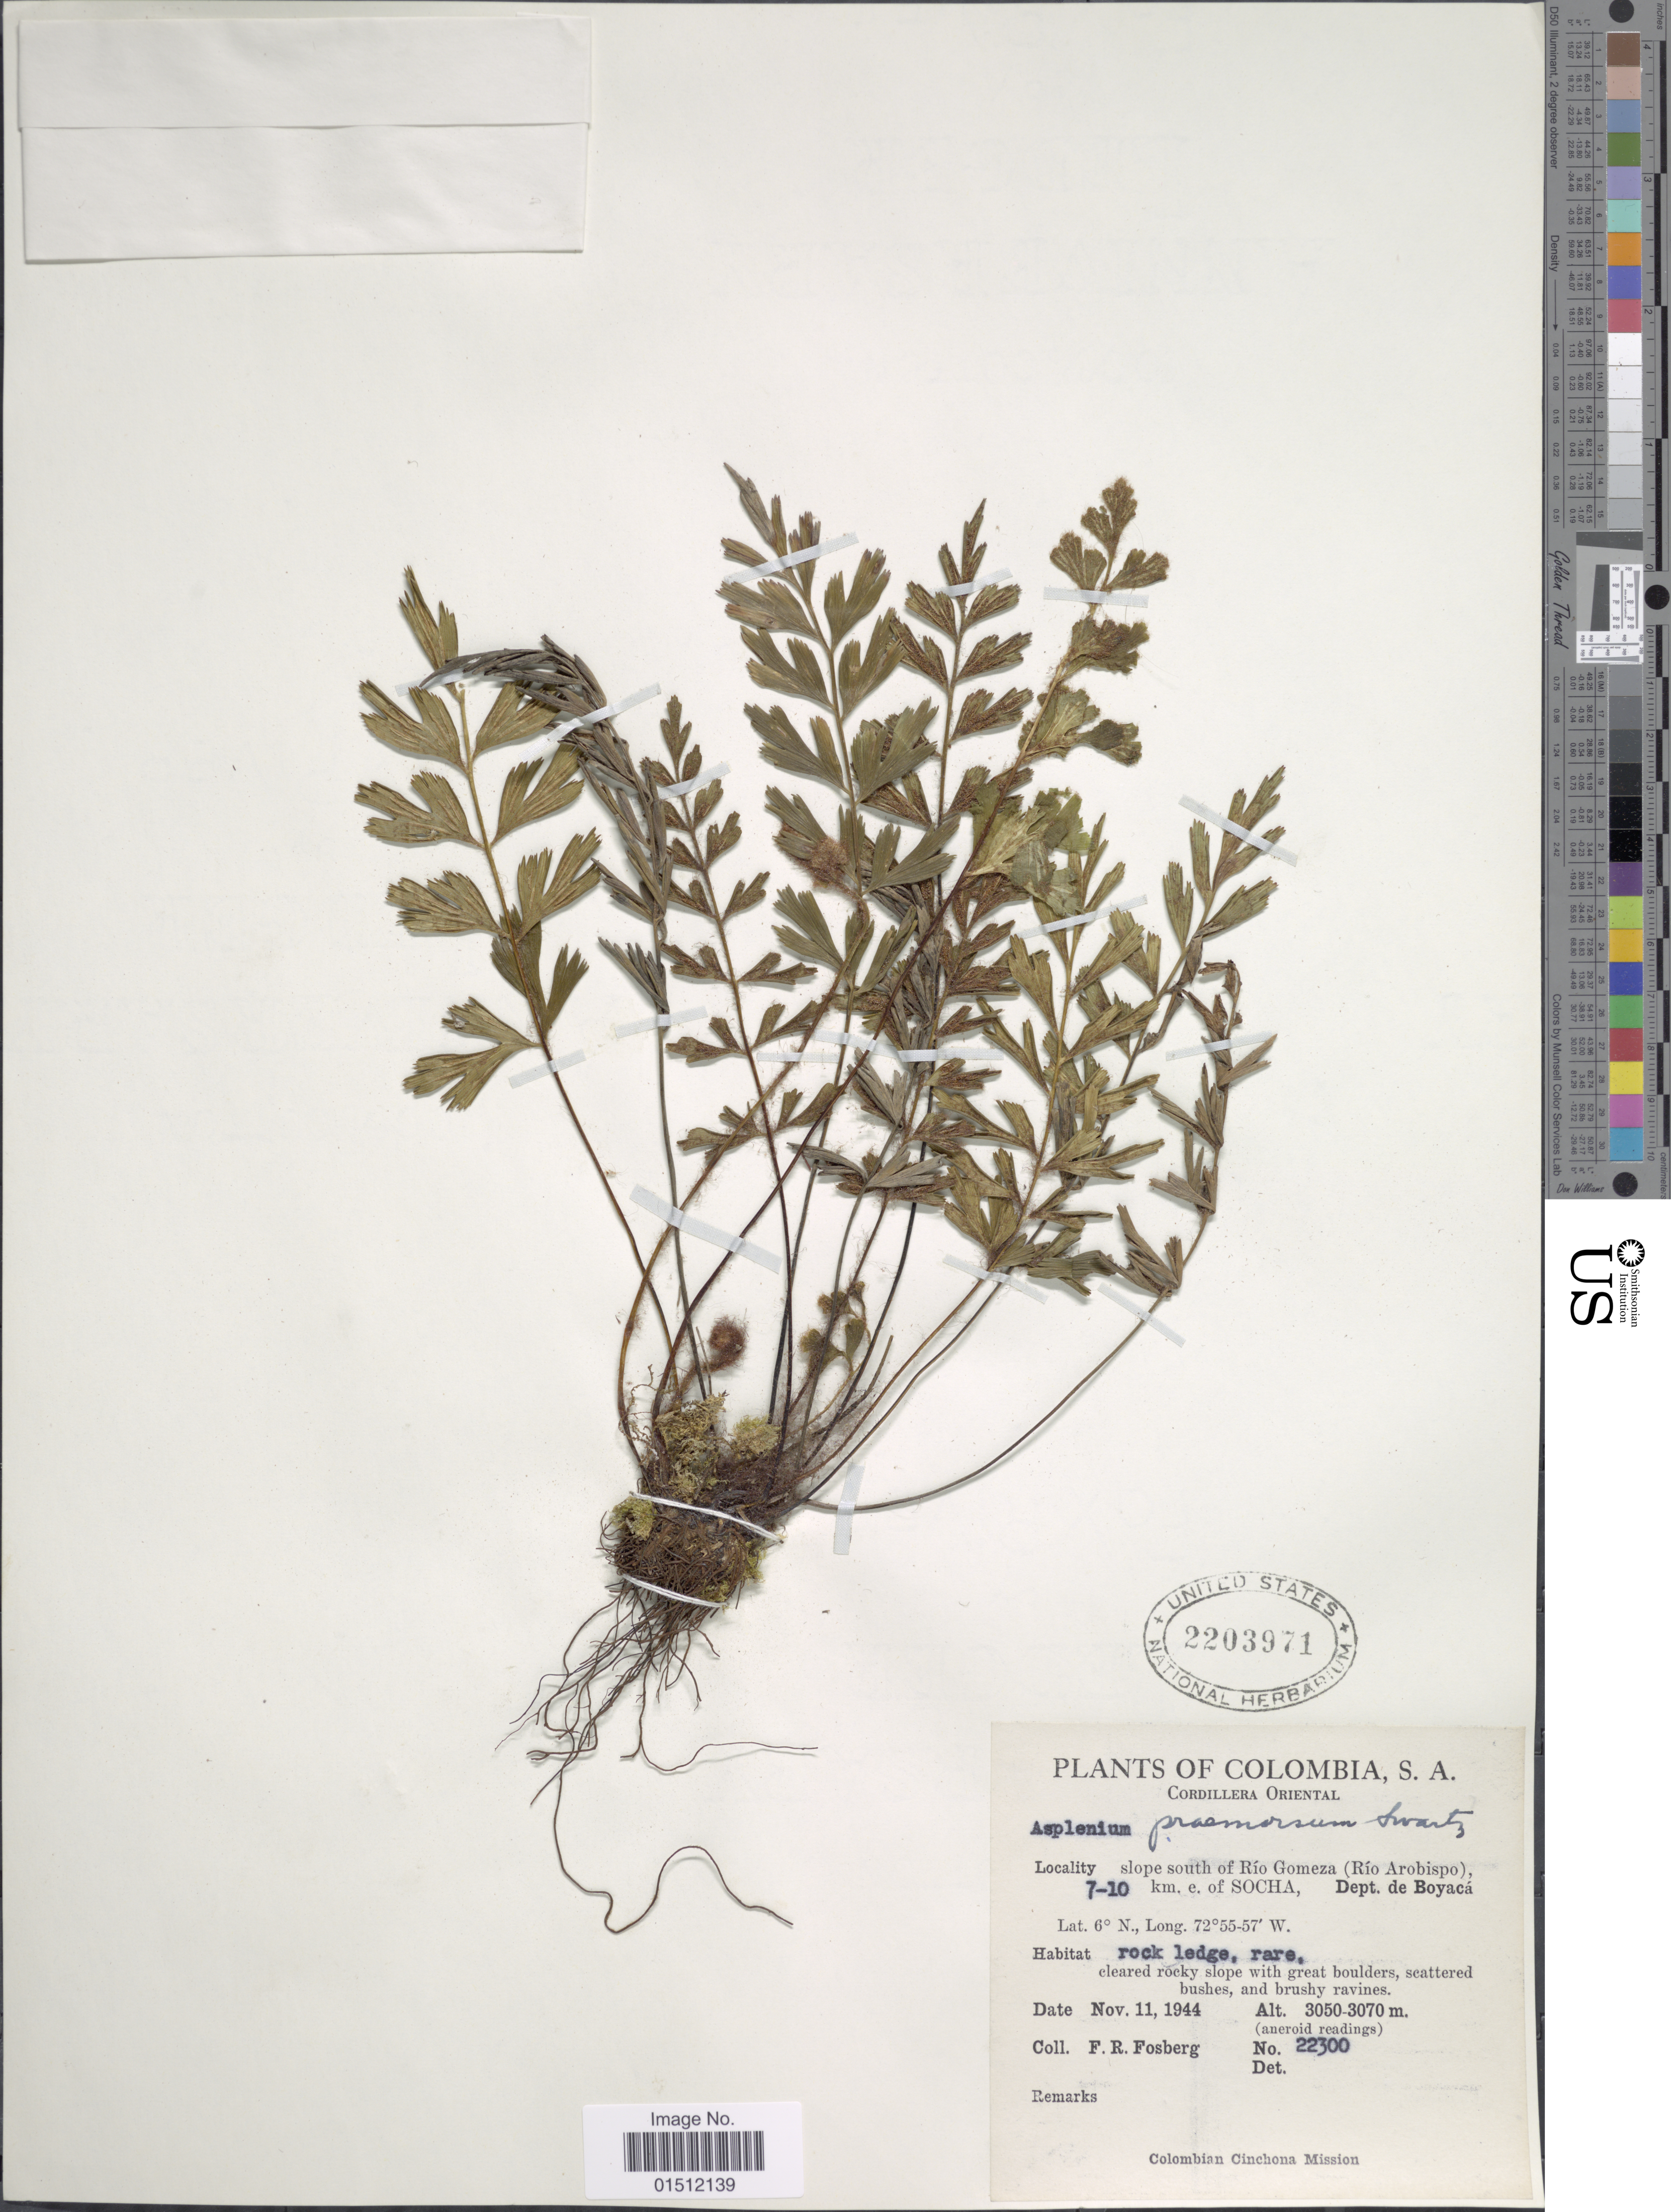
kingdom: Plantae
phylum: Tracheophyta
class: Polypodiopsida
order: Polypodiales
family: Aspleniaceae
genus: Asplenium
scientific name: Asplenium praemorsum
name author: Sw.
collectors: F. R. Fosberg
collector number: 22300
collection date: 1944-11-11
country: Colombia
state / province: Boyacá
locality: Cordillera Oriental, slope south of Rio Gomeza ( Rio Arobispo ) , 7-10 km. e. of Socha, Dept. de Boyaca.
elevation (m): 3050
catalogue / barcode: US 2203971